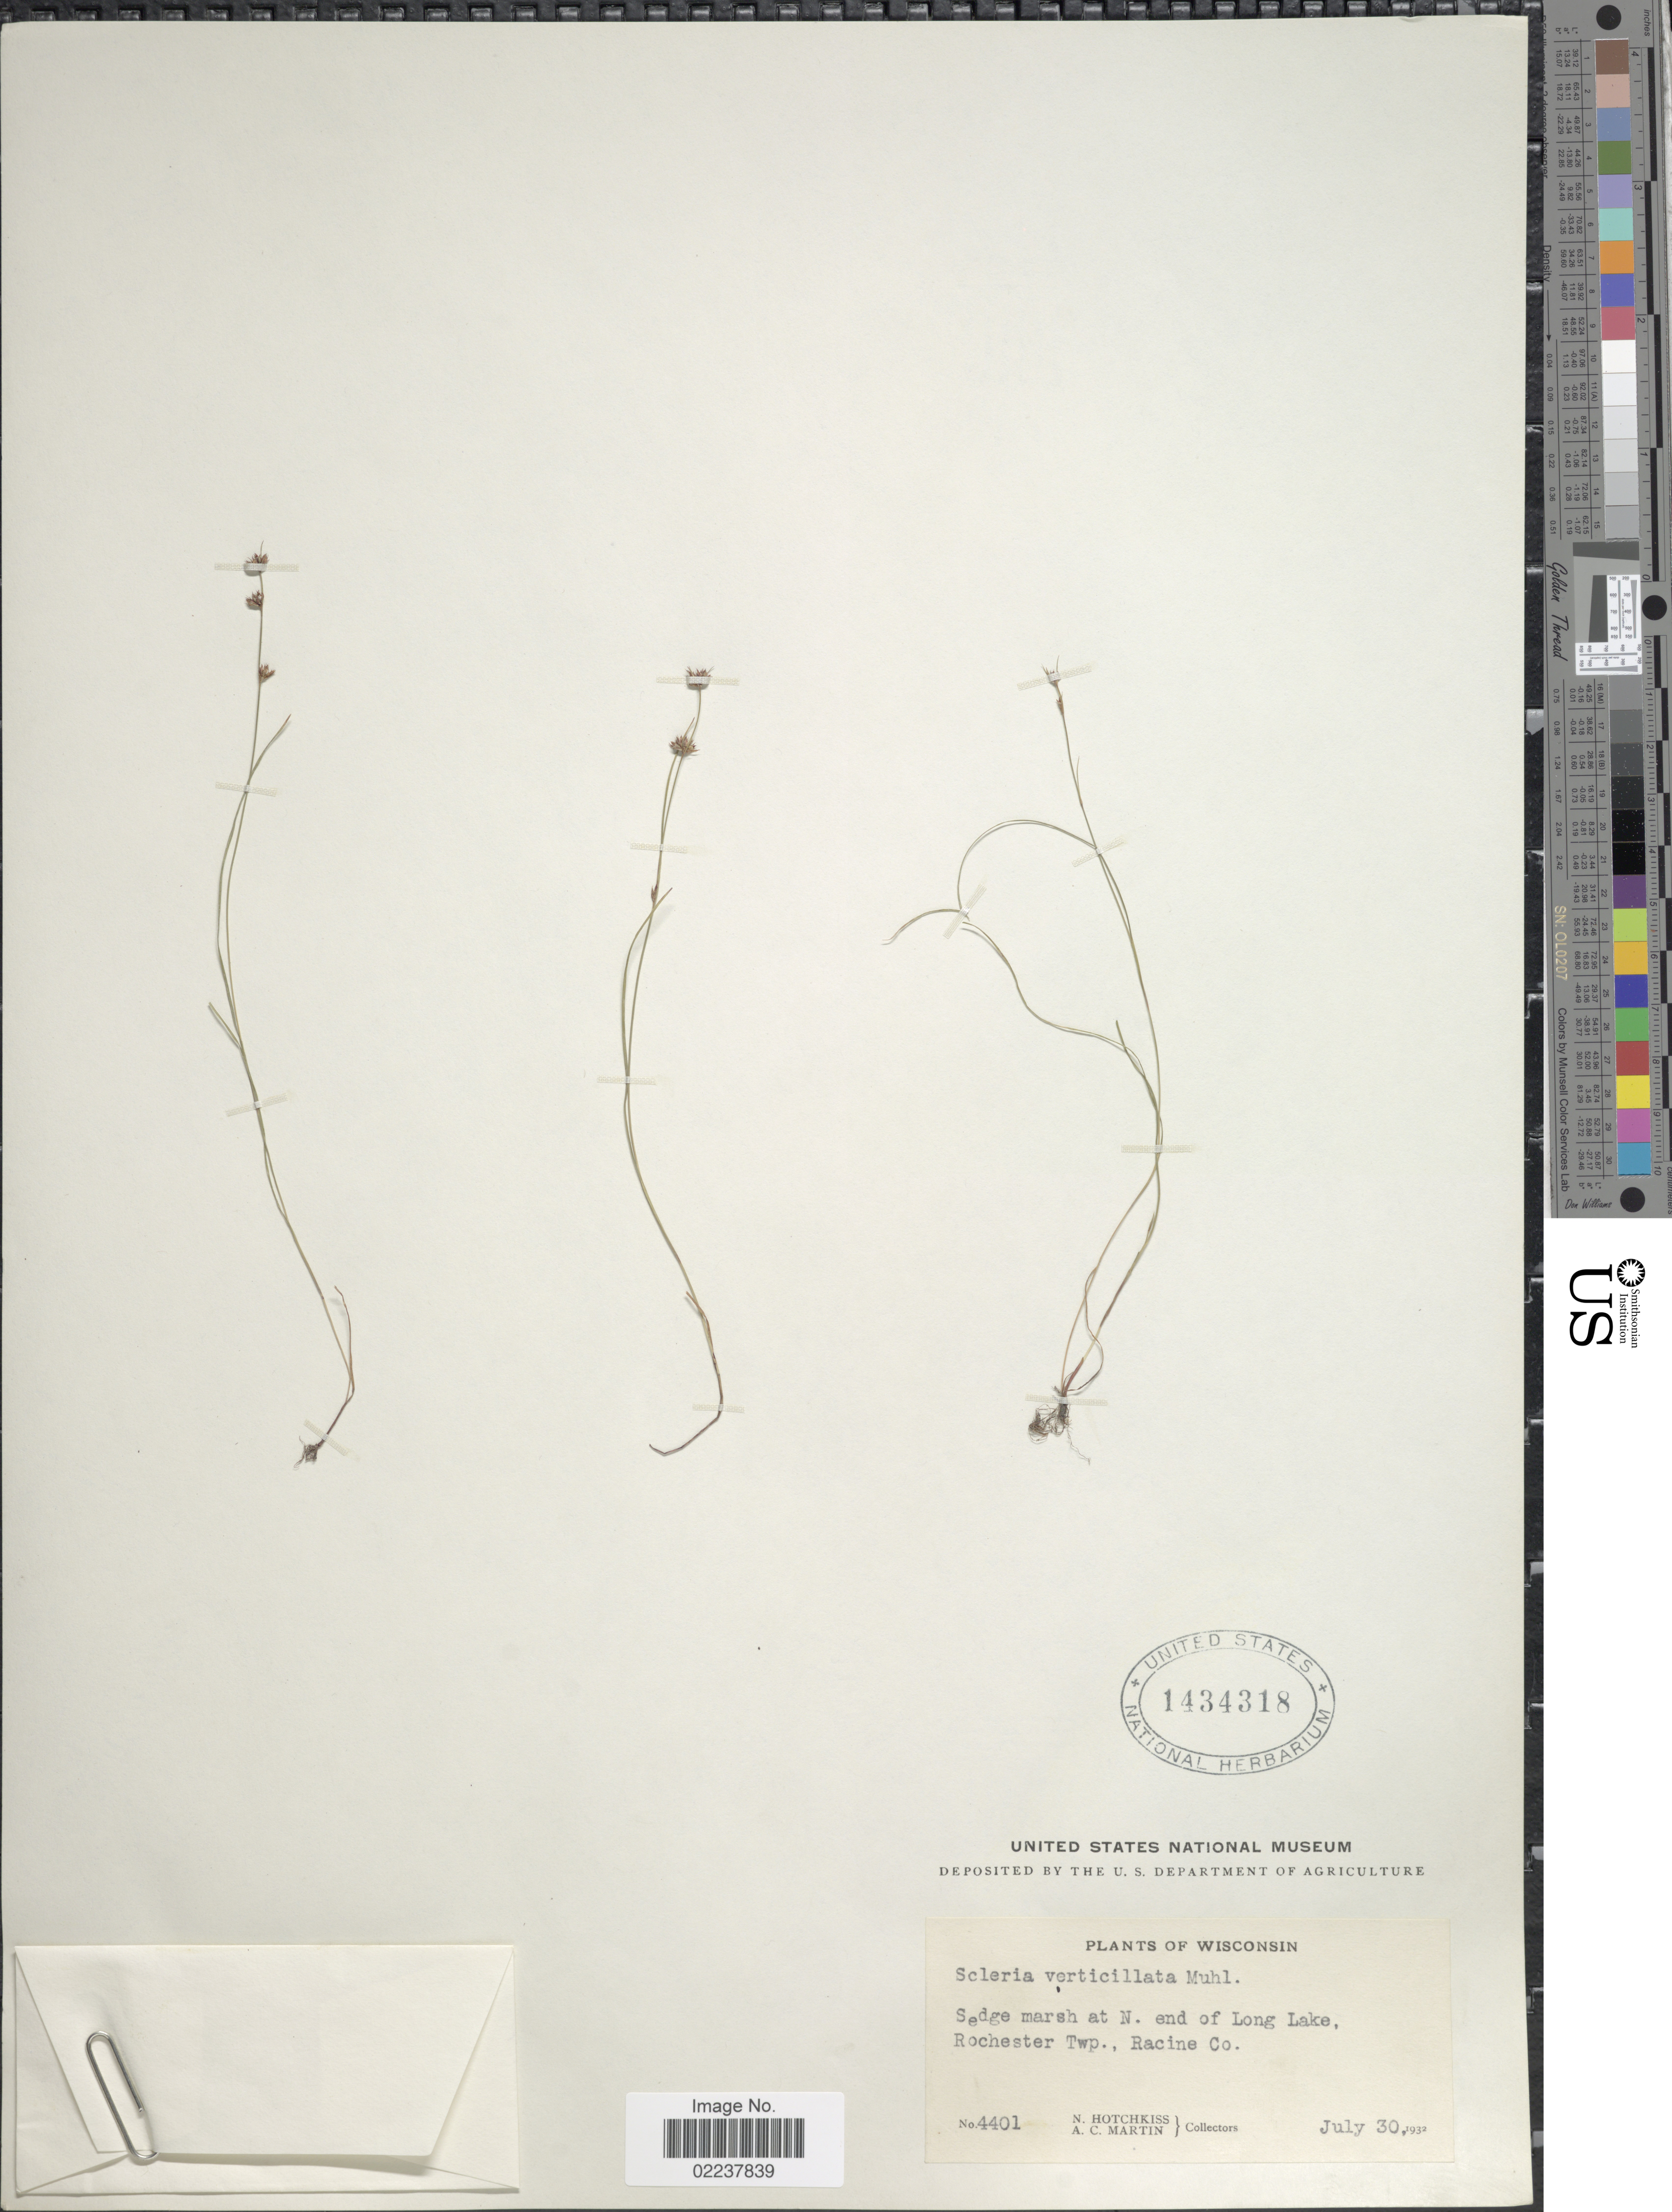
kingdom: Plantae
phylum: Tracheophyta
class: Liliopsida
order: Poales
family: Cyperaceae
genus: Scleria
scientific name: Scleria verticillata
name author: Muhl. ex Willd.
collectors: N. Hotchkiss & A. C. Martin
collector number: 4401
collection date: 1932-07-30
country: United States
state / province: Wisconsin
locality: Sedge marsh at N. end of Long Lake, Rochester Twp., Racine Co.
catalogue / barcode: US 1434318